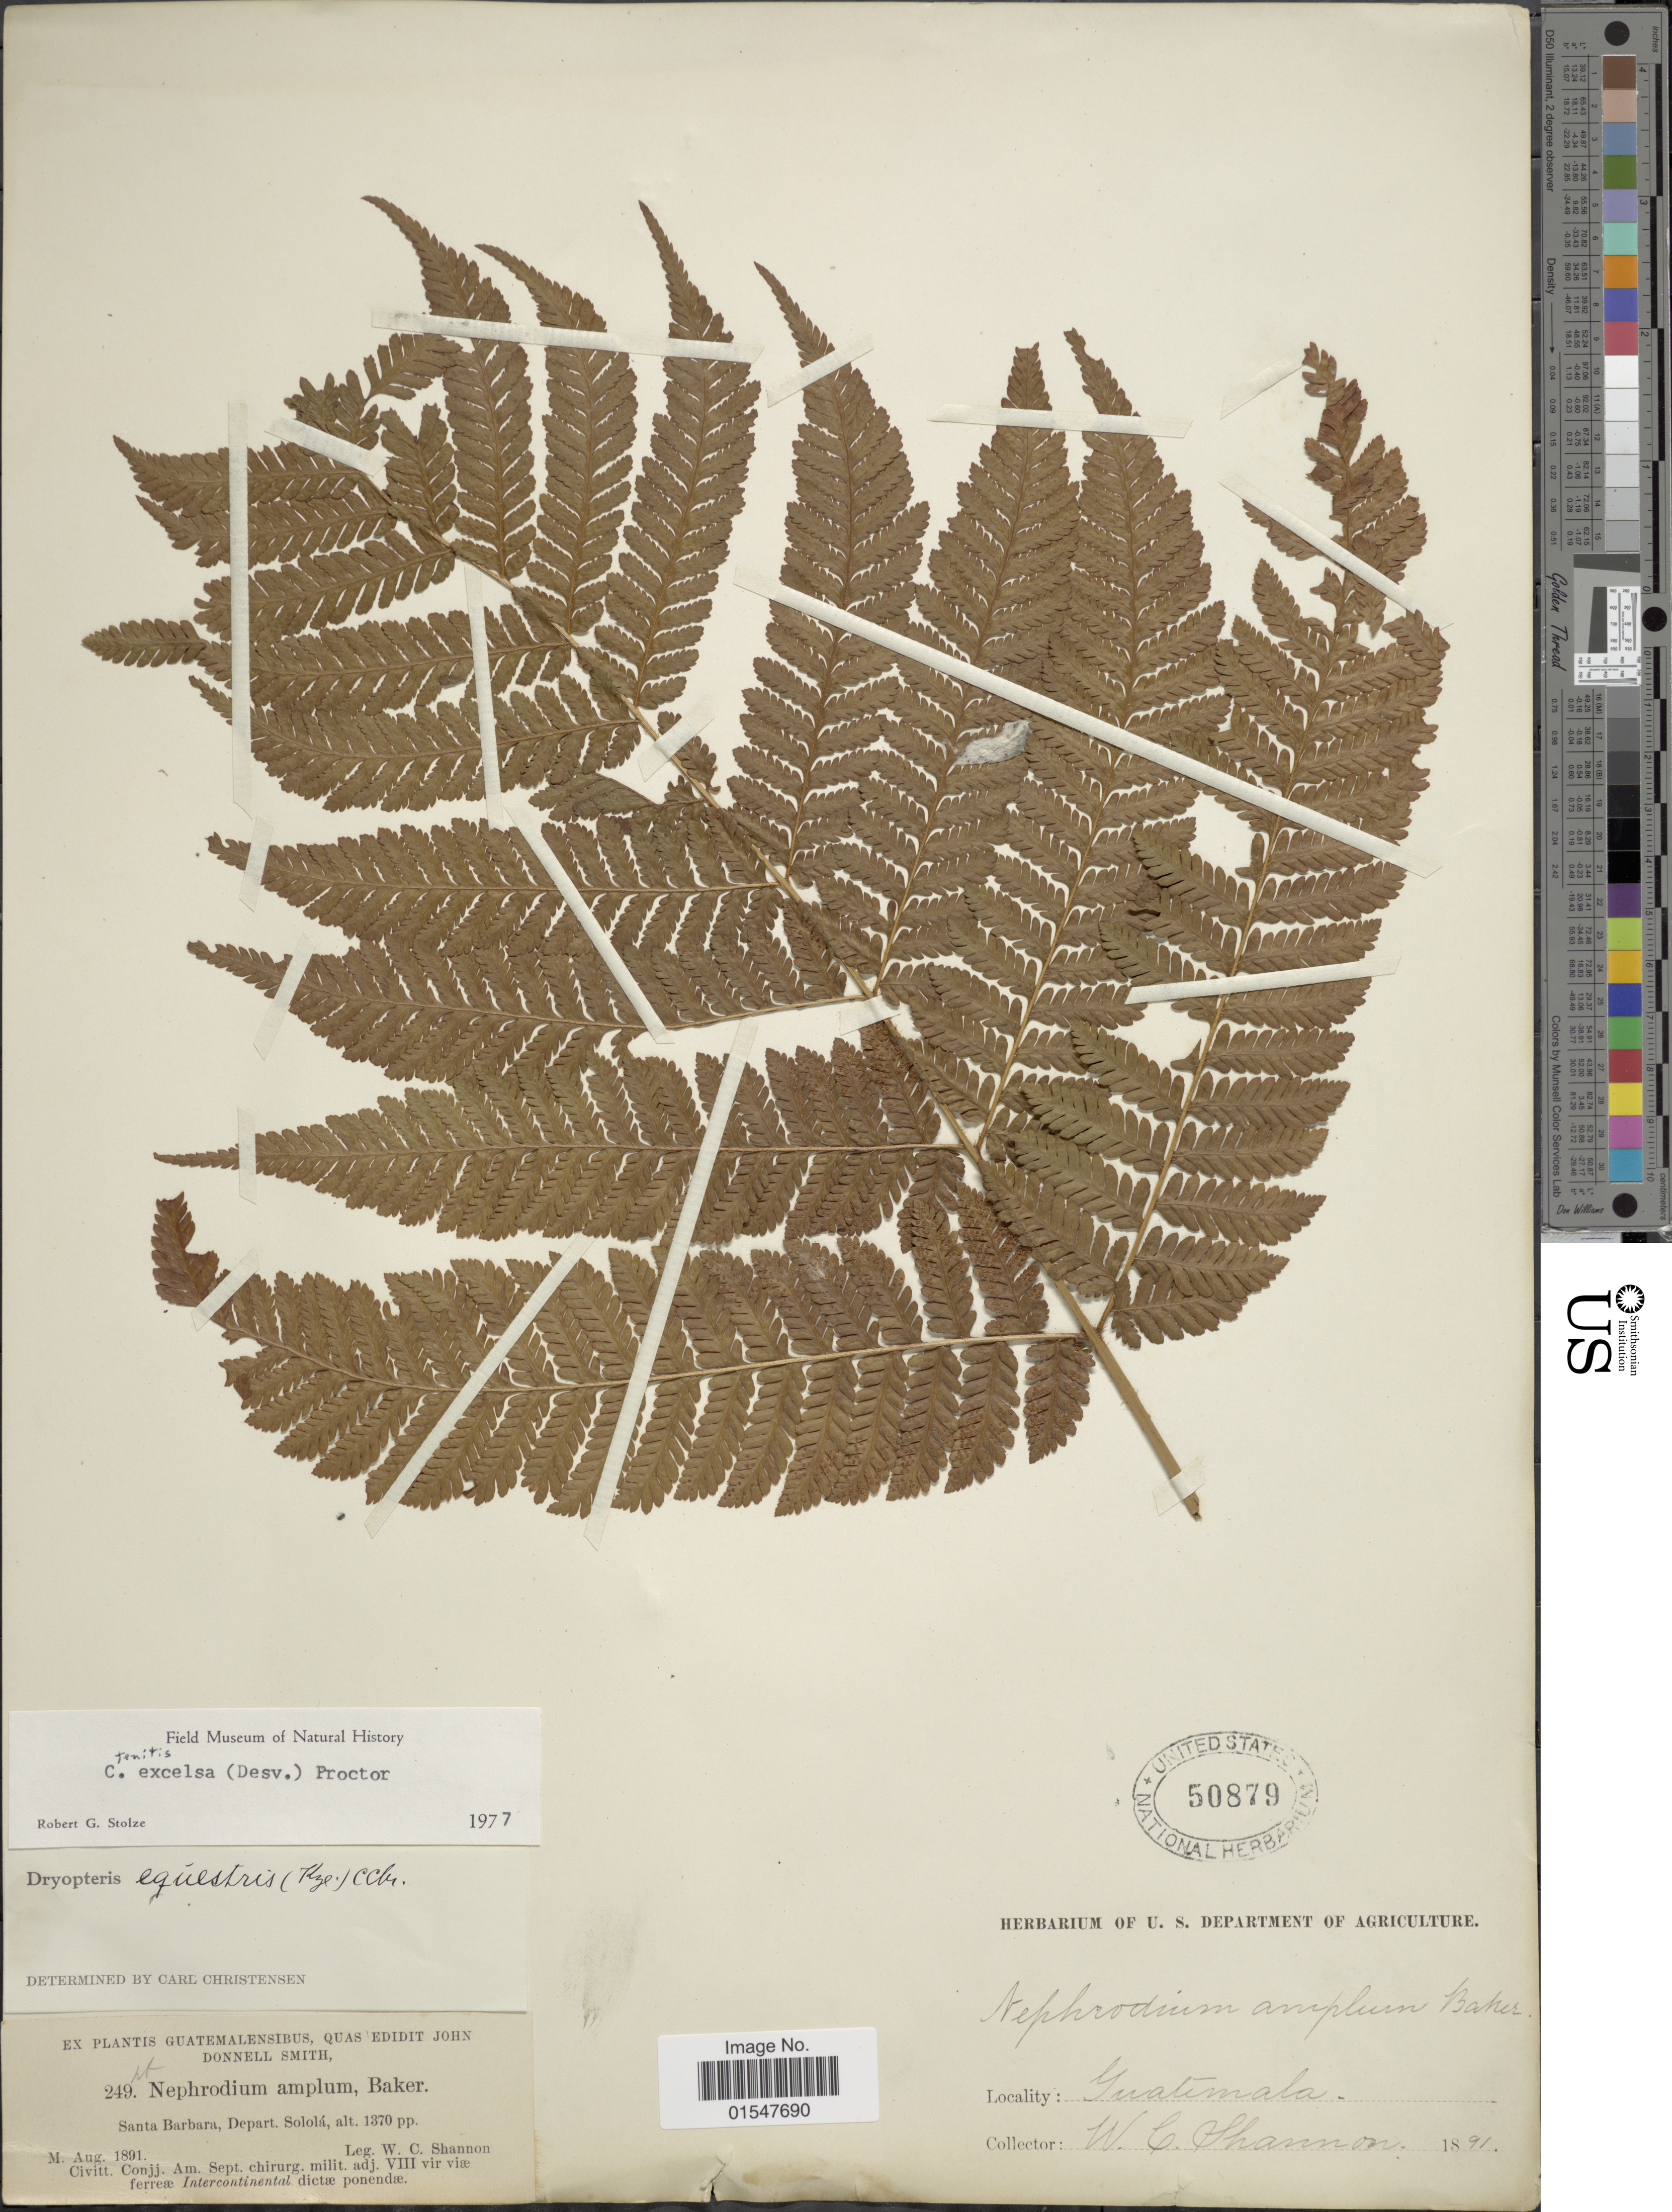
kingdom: Plantae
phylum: Tracheophyta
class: Polypodiopsida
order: Polypodiales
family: Dryopteridaceae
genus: Ctenitis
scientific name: Ctenitis excelsa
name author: (Desv.) Proctor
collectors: W. C. Shannon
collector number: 249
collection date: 1891-08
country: Honduras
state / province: Santa Bárbara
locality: Santa Barbara, Depart. Solola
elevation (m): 418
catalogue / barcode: US 50879